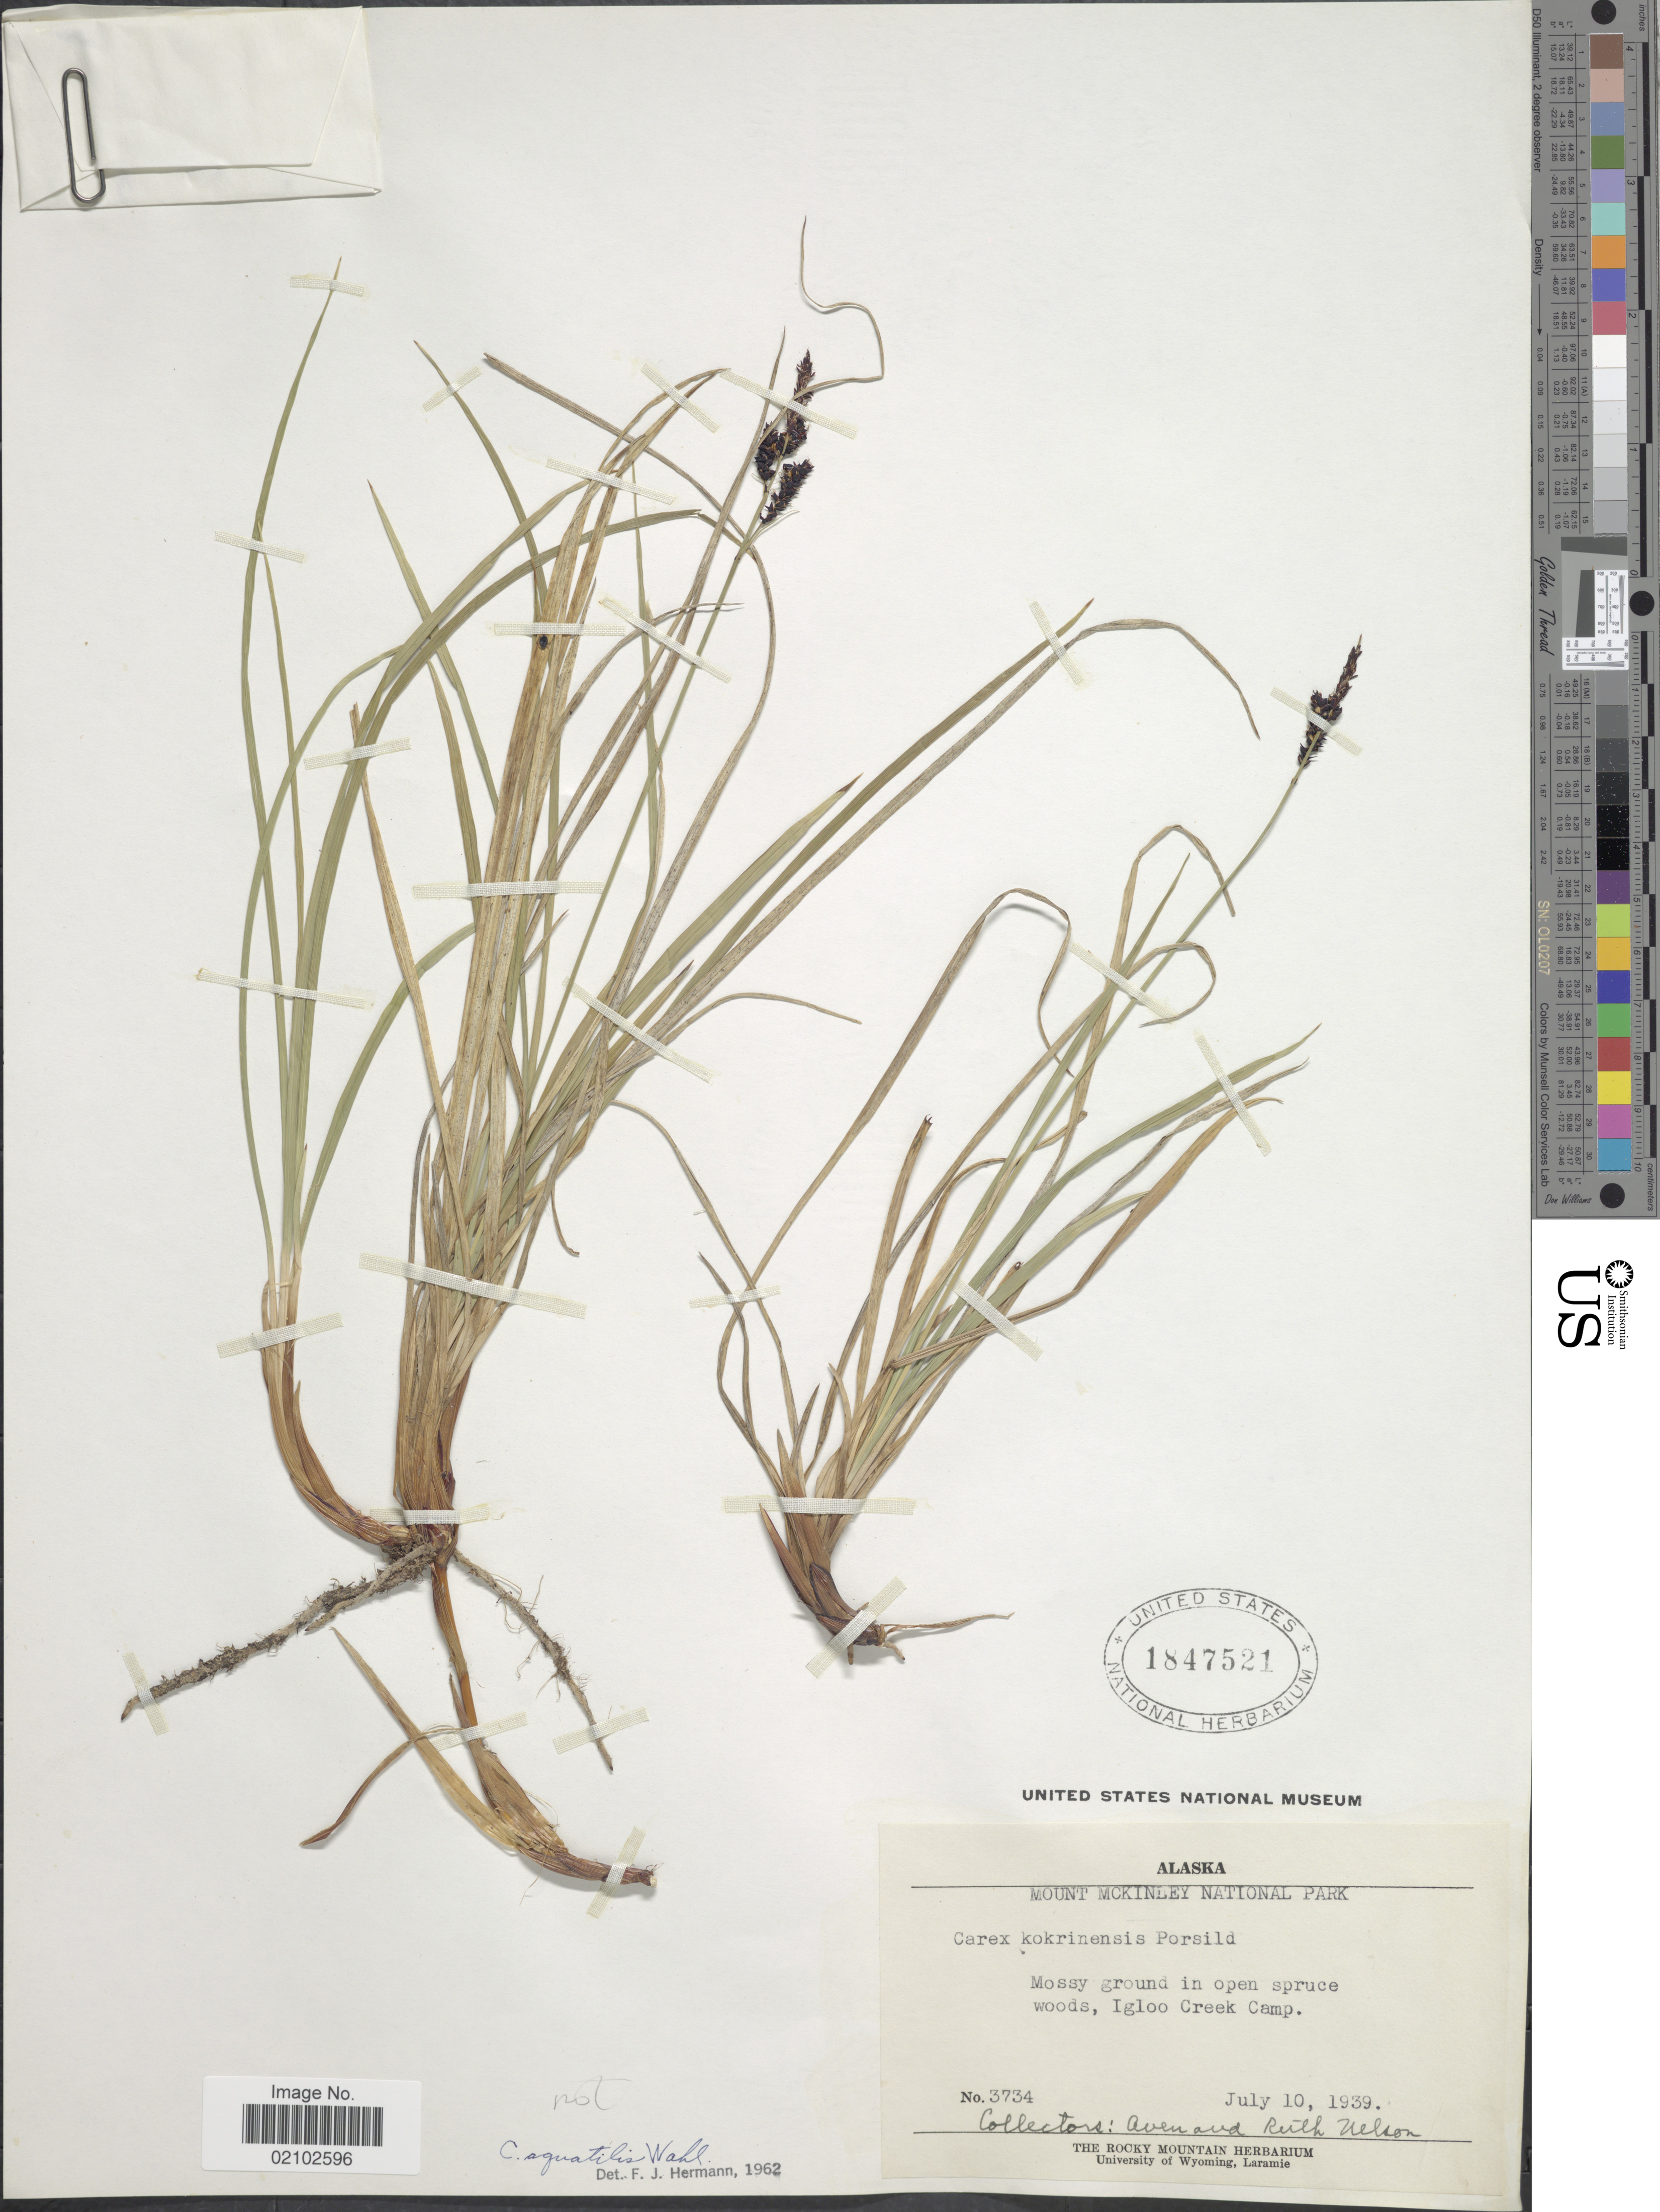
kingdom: Plantae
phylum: Tracheophyta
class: Liliopsida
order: Poales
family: Cyperaceae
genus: Carex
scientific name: Carex aquatilis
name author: Wahlenb.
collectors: A. Nelson & R. A. Nelson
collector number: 3734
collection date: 1939-07-10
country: United States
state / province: Alaska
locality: Mount McKinley National Park, Mossy ground in open spruce wood, Igloo Creek Camp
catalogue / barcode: US 1847521